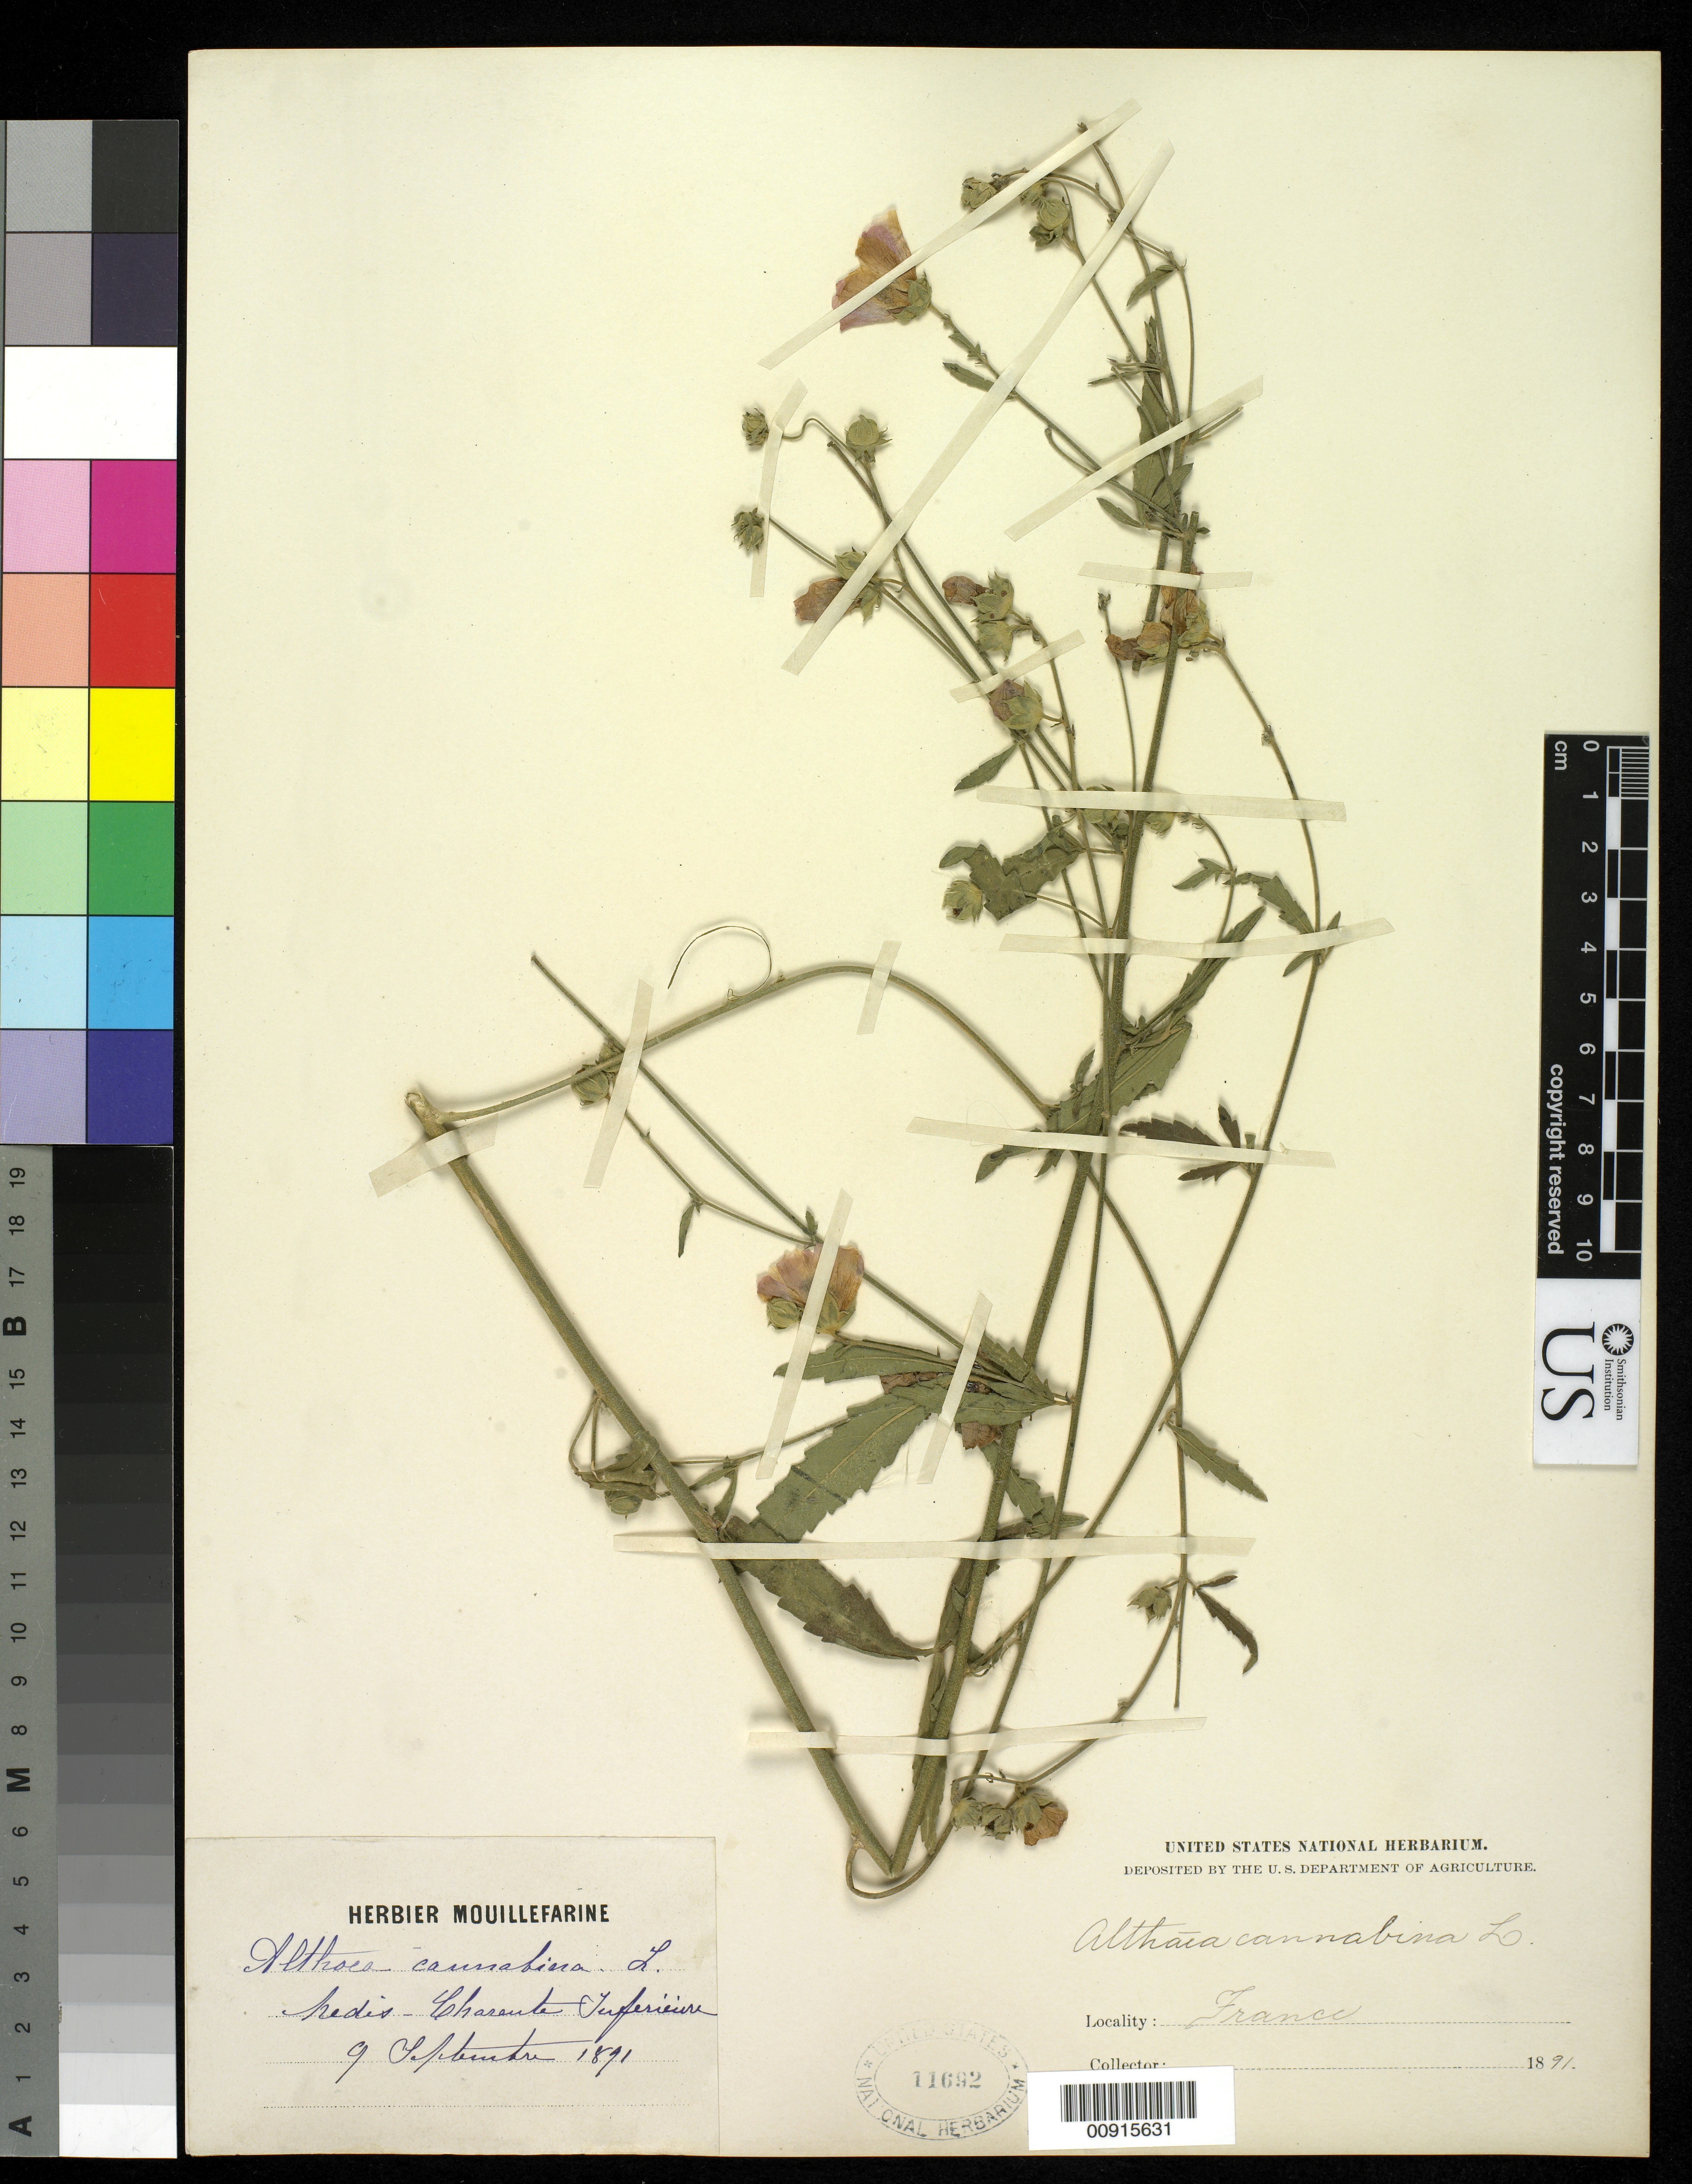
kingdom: Plantae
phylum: Tracheophyta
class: Magnoliopsida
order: Malvales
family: Malvaceae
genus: Althaea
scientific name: Althaea cannabina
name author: L.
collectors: A. E. Mouillefarine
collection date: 1891-09-09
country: France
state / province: Nouvelle-Aquitaine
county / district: Charente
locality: illegible town, Charente Inferieure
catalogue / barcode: US 11692